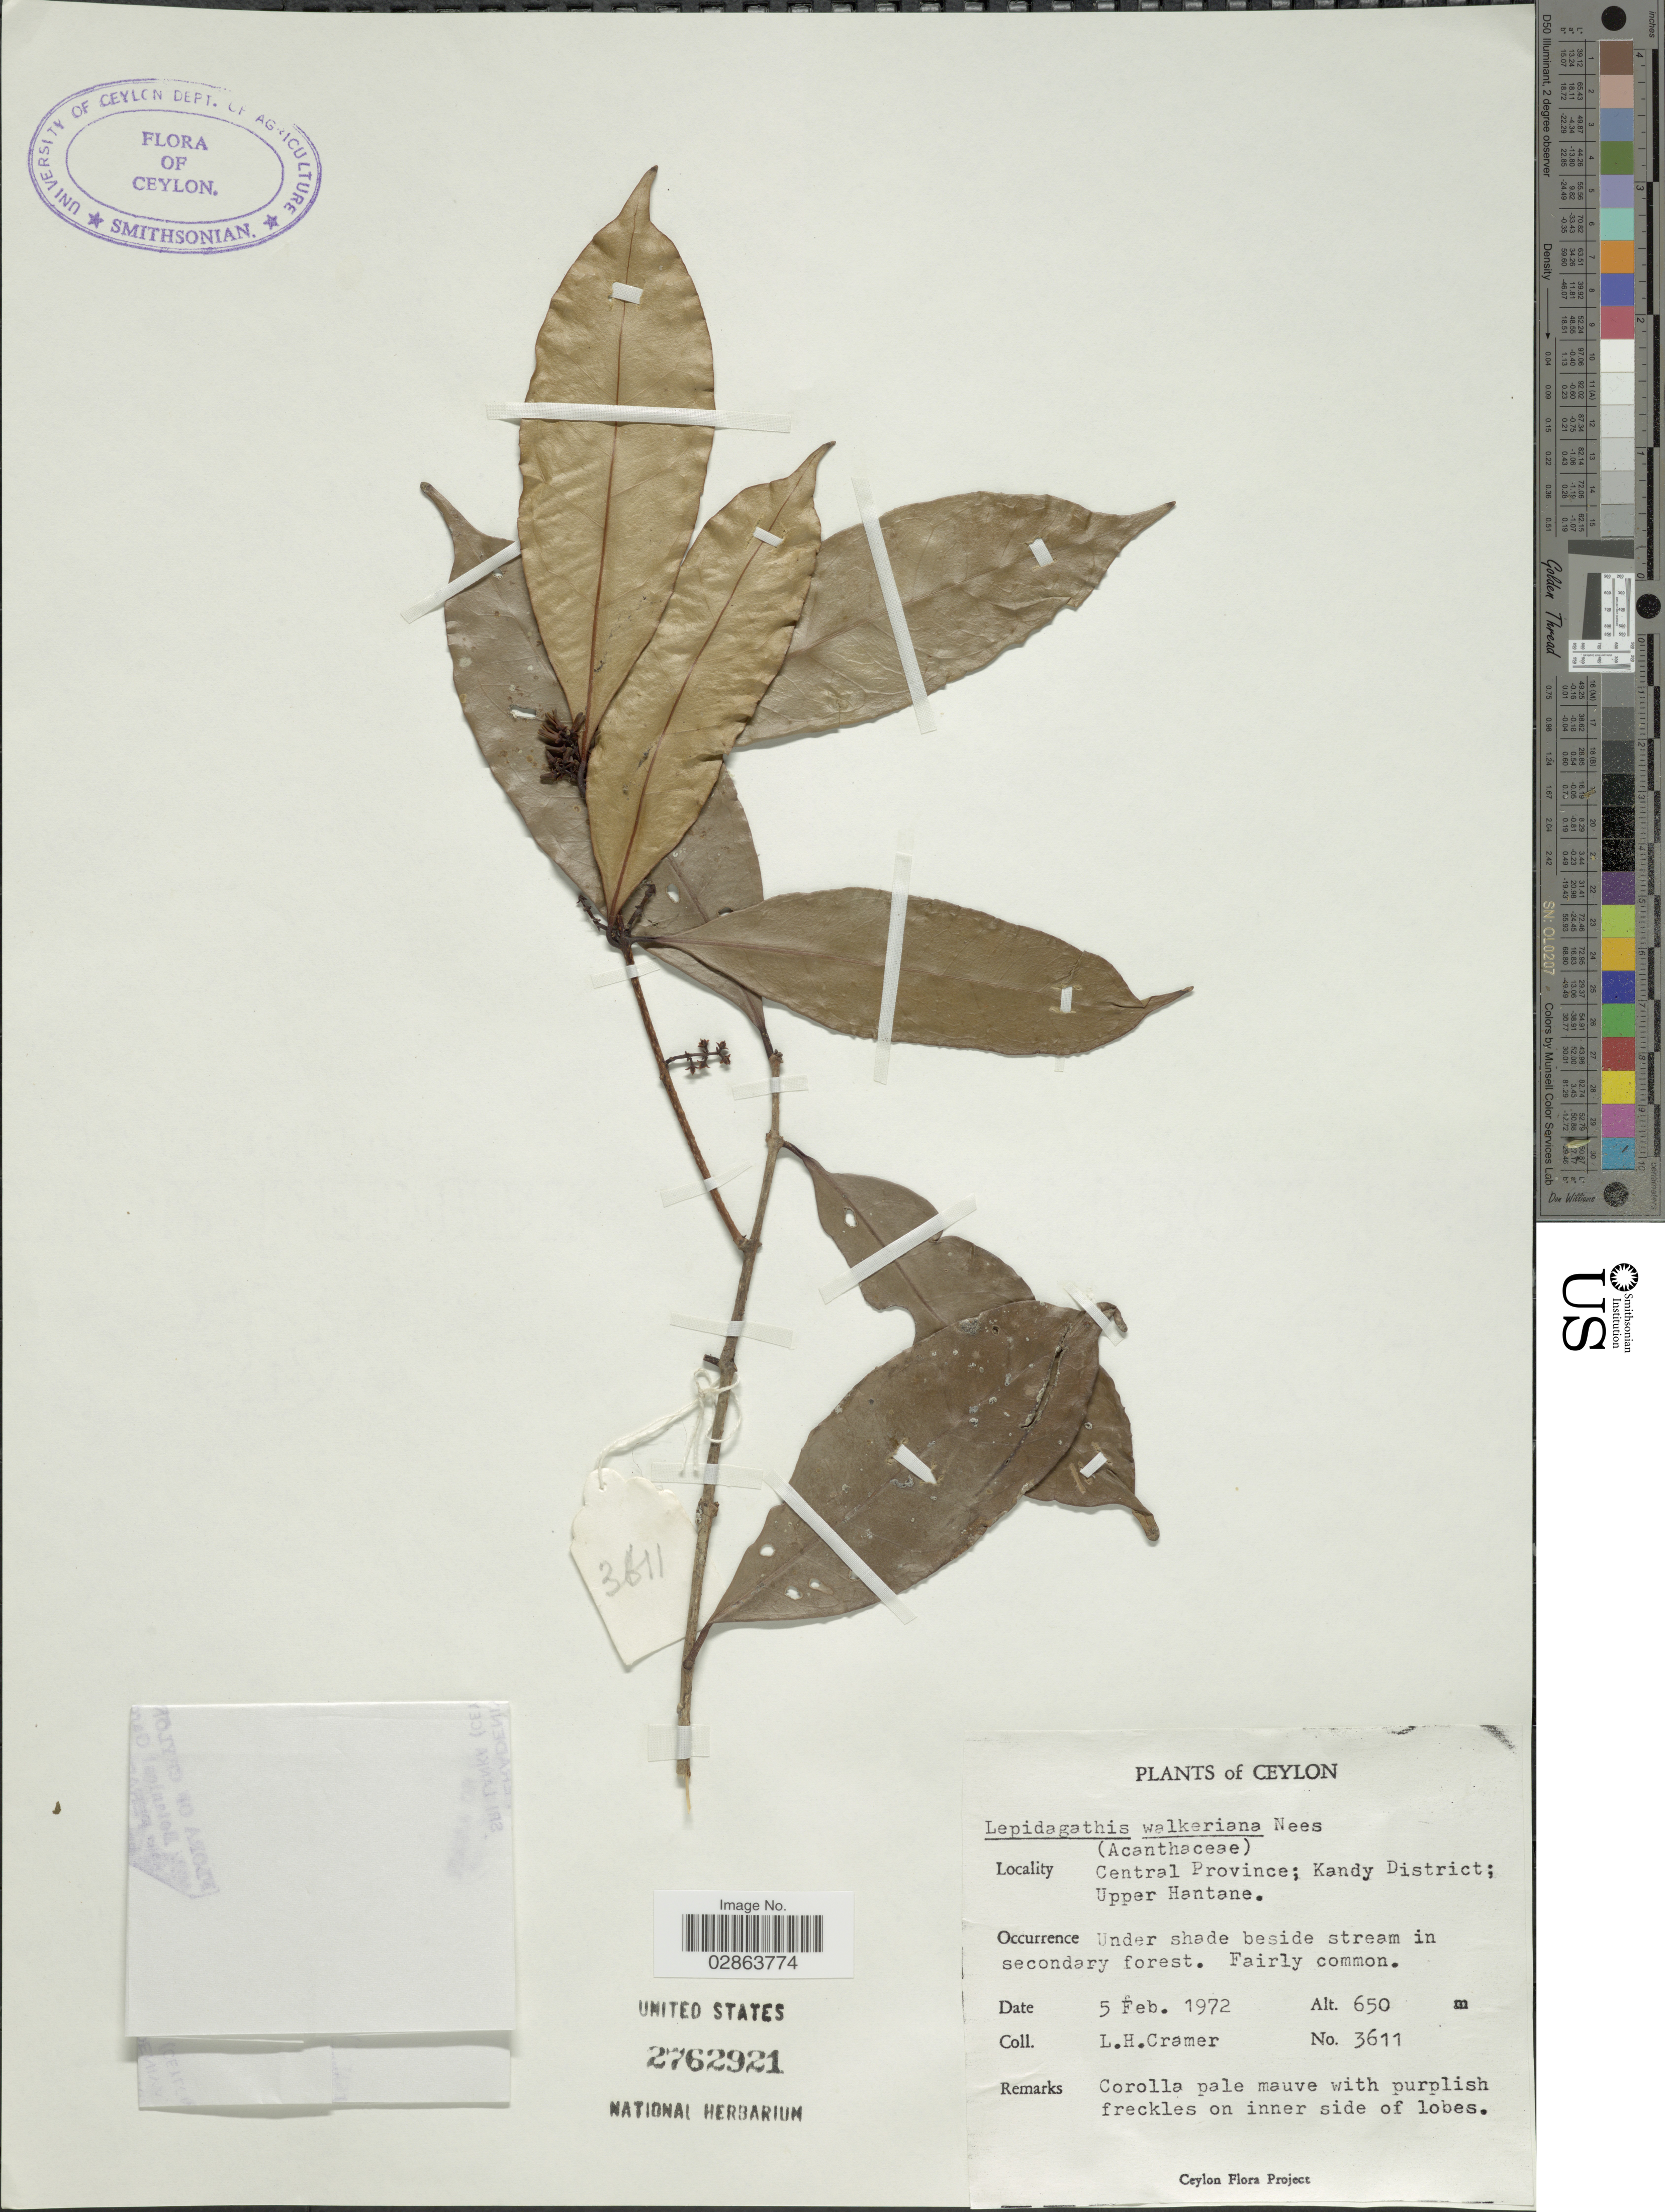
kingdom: Plantae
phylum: Tracheophyta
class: Magnoliopsida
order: Lamiales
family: Acanthaceae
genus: Lepidagathis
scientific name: Lepidagathis walkeriana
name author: Nees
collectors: L. H. Cramer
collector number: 3611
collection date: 1972-02-05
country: Sri Lanka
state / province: Central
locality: Ceylon, Central Province; Kandy District; Upper Hantane.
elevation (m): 650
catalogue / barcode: US 2762921